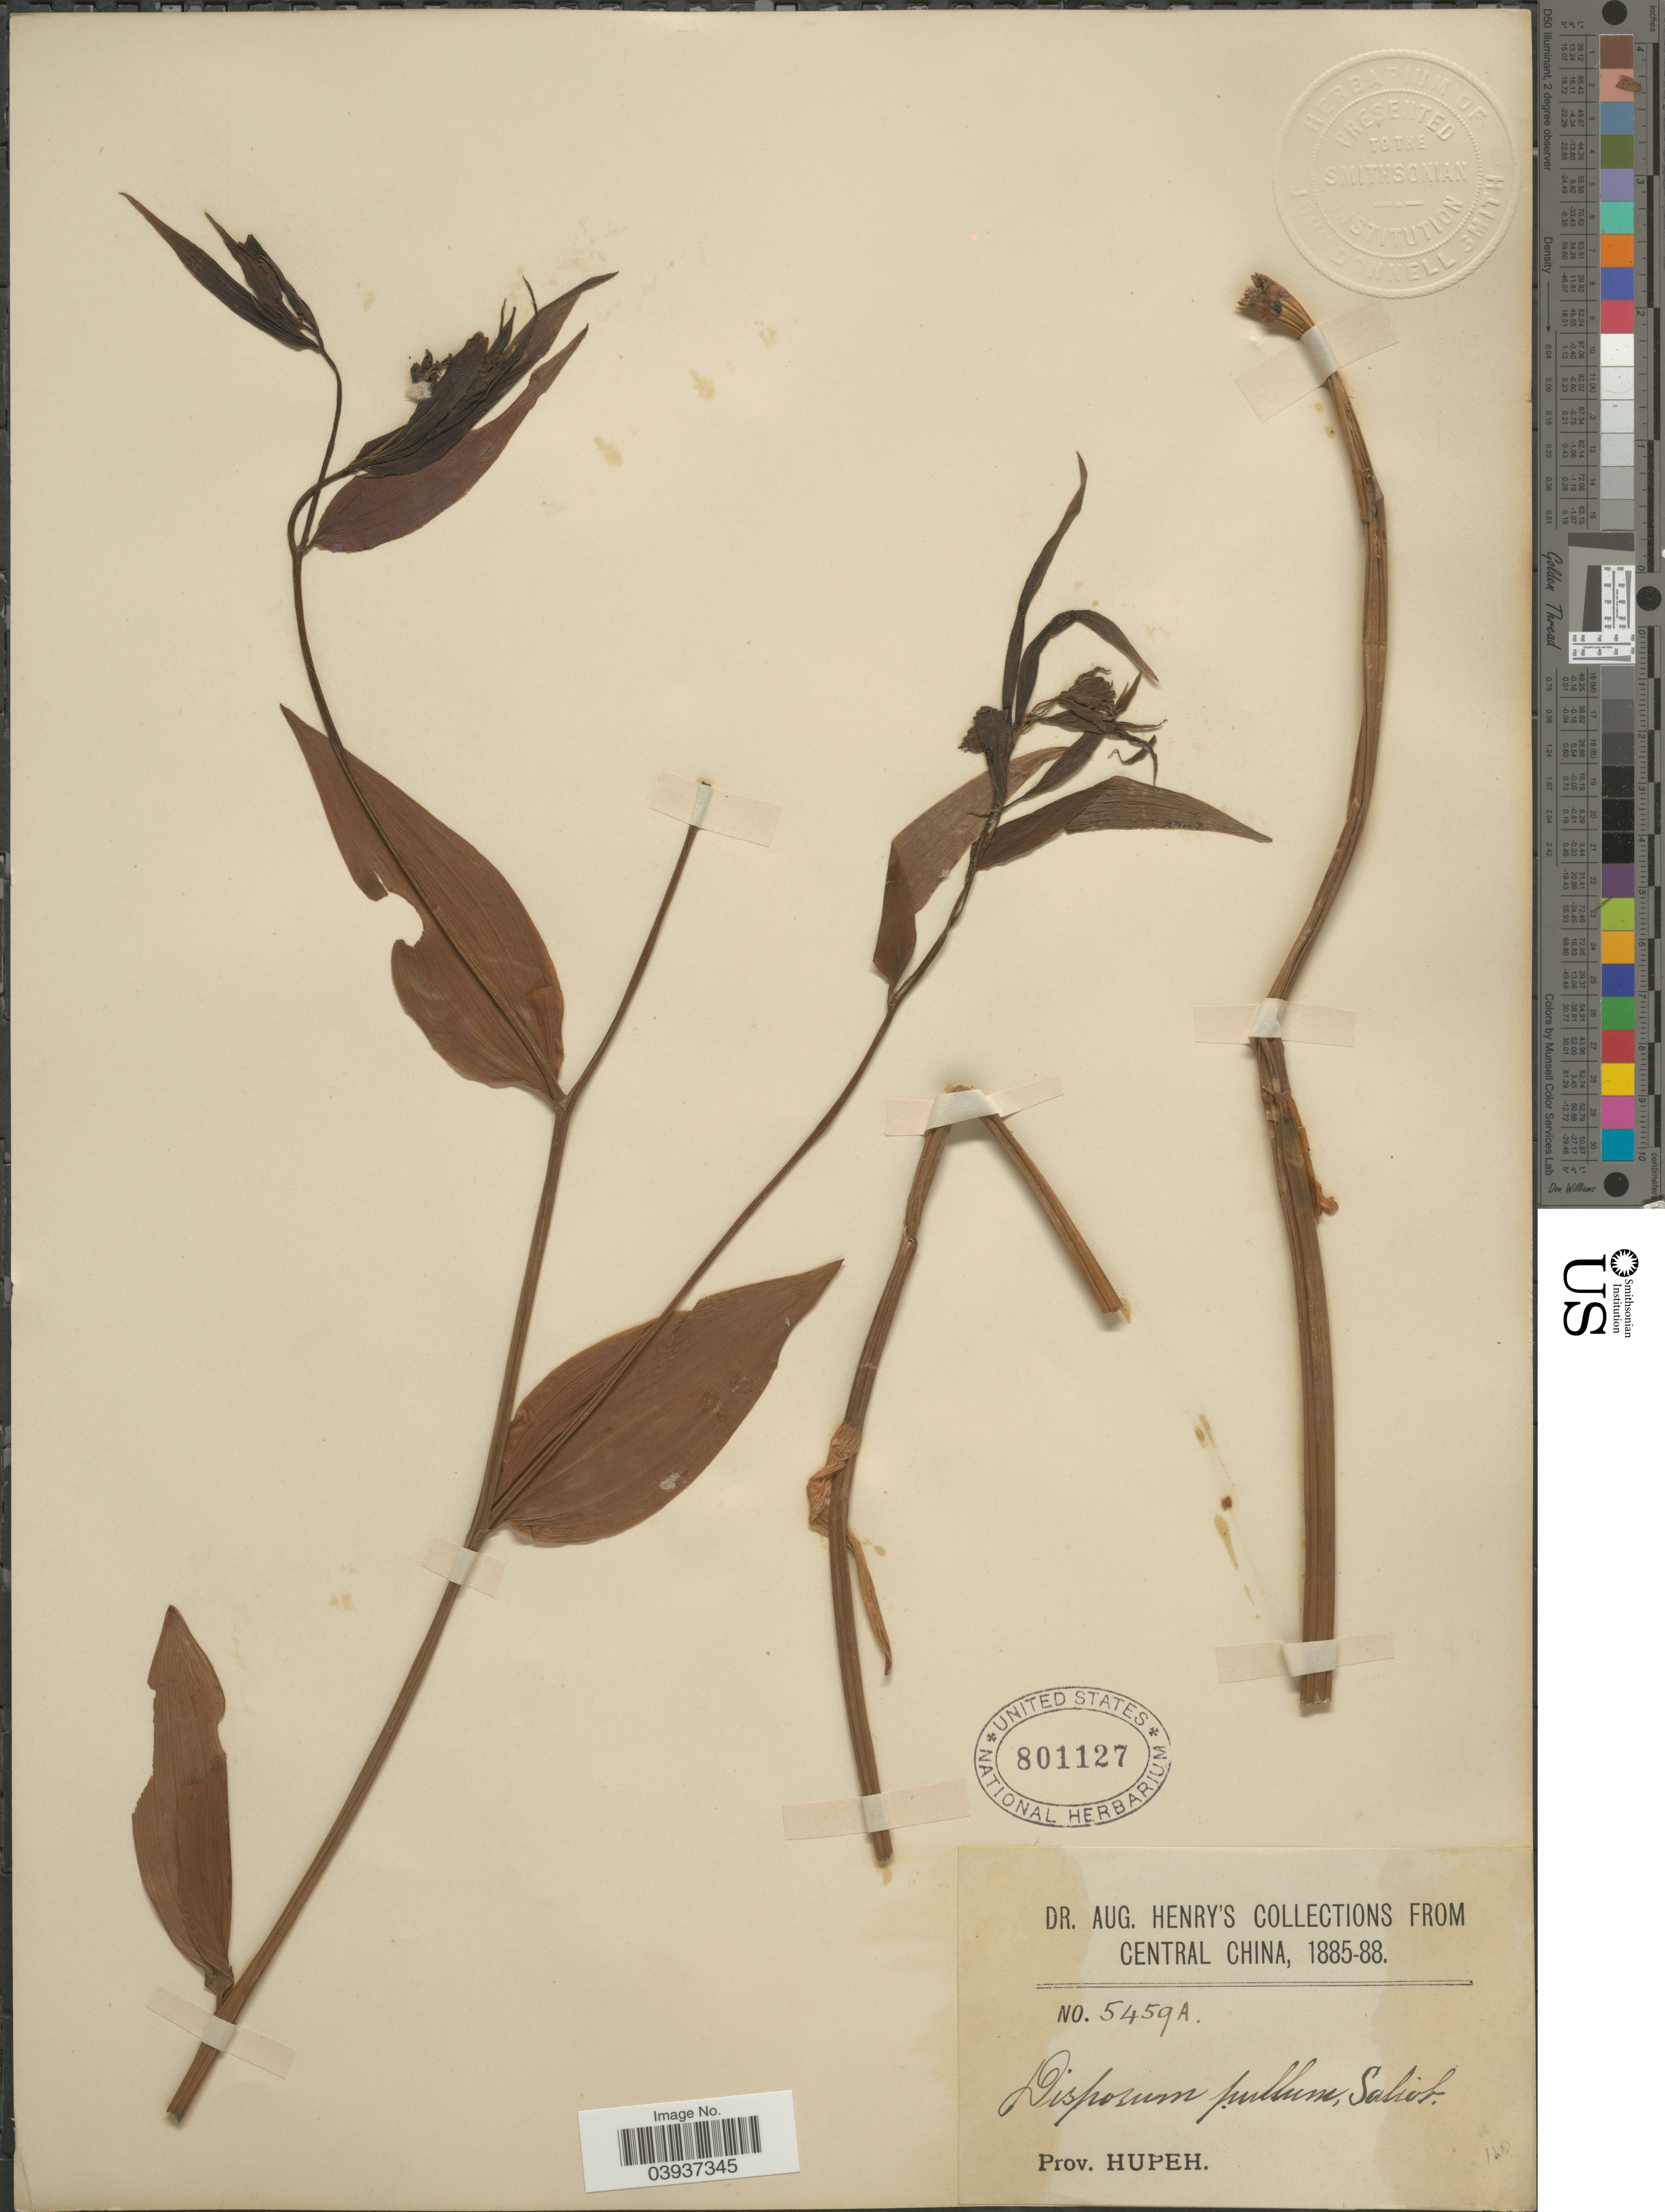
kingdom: Plantae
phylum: Tracheophyta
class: Liliopsida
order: Liliales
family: Colchicaceae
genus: Disporum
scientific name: Disporum pullum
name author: Salisb.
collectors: A. Henry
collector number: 5459 A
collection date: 1885/1888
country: China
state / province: Hubei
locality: Central China. Prov. Hupeh.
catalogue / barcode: US 801127